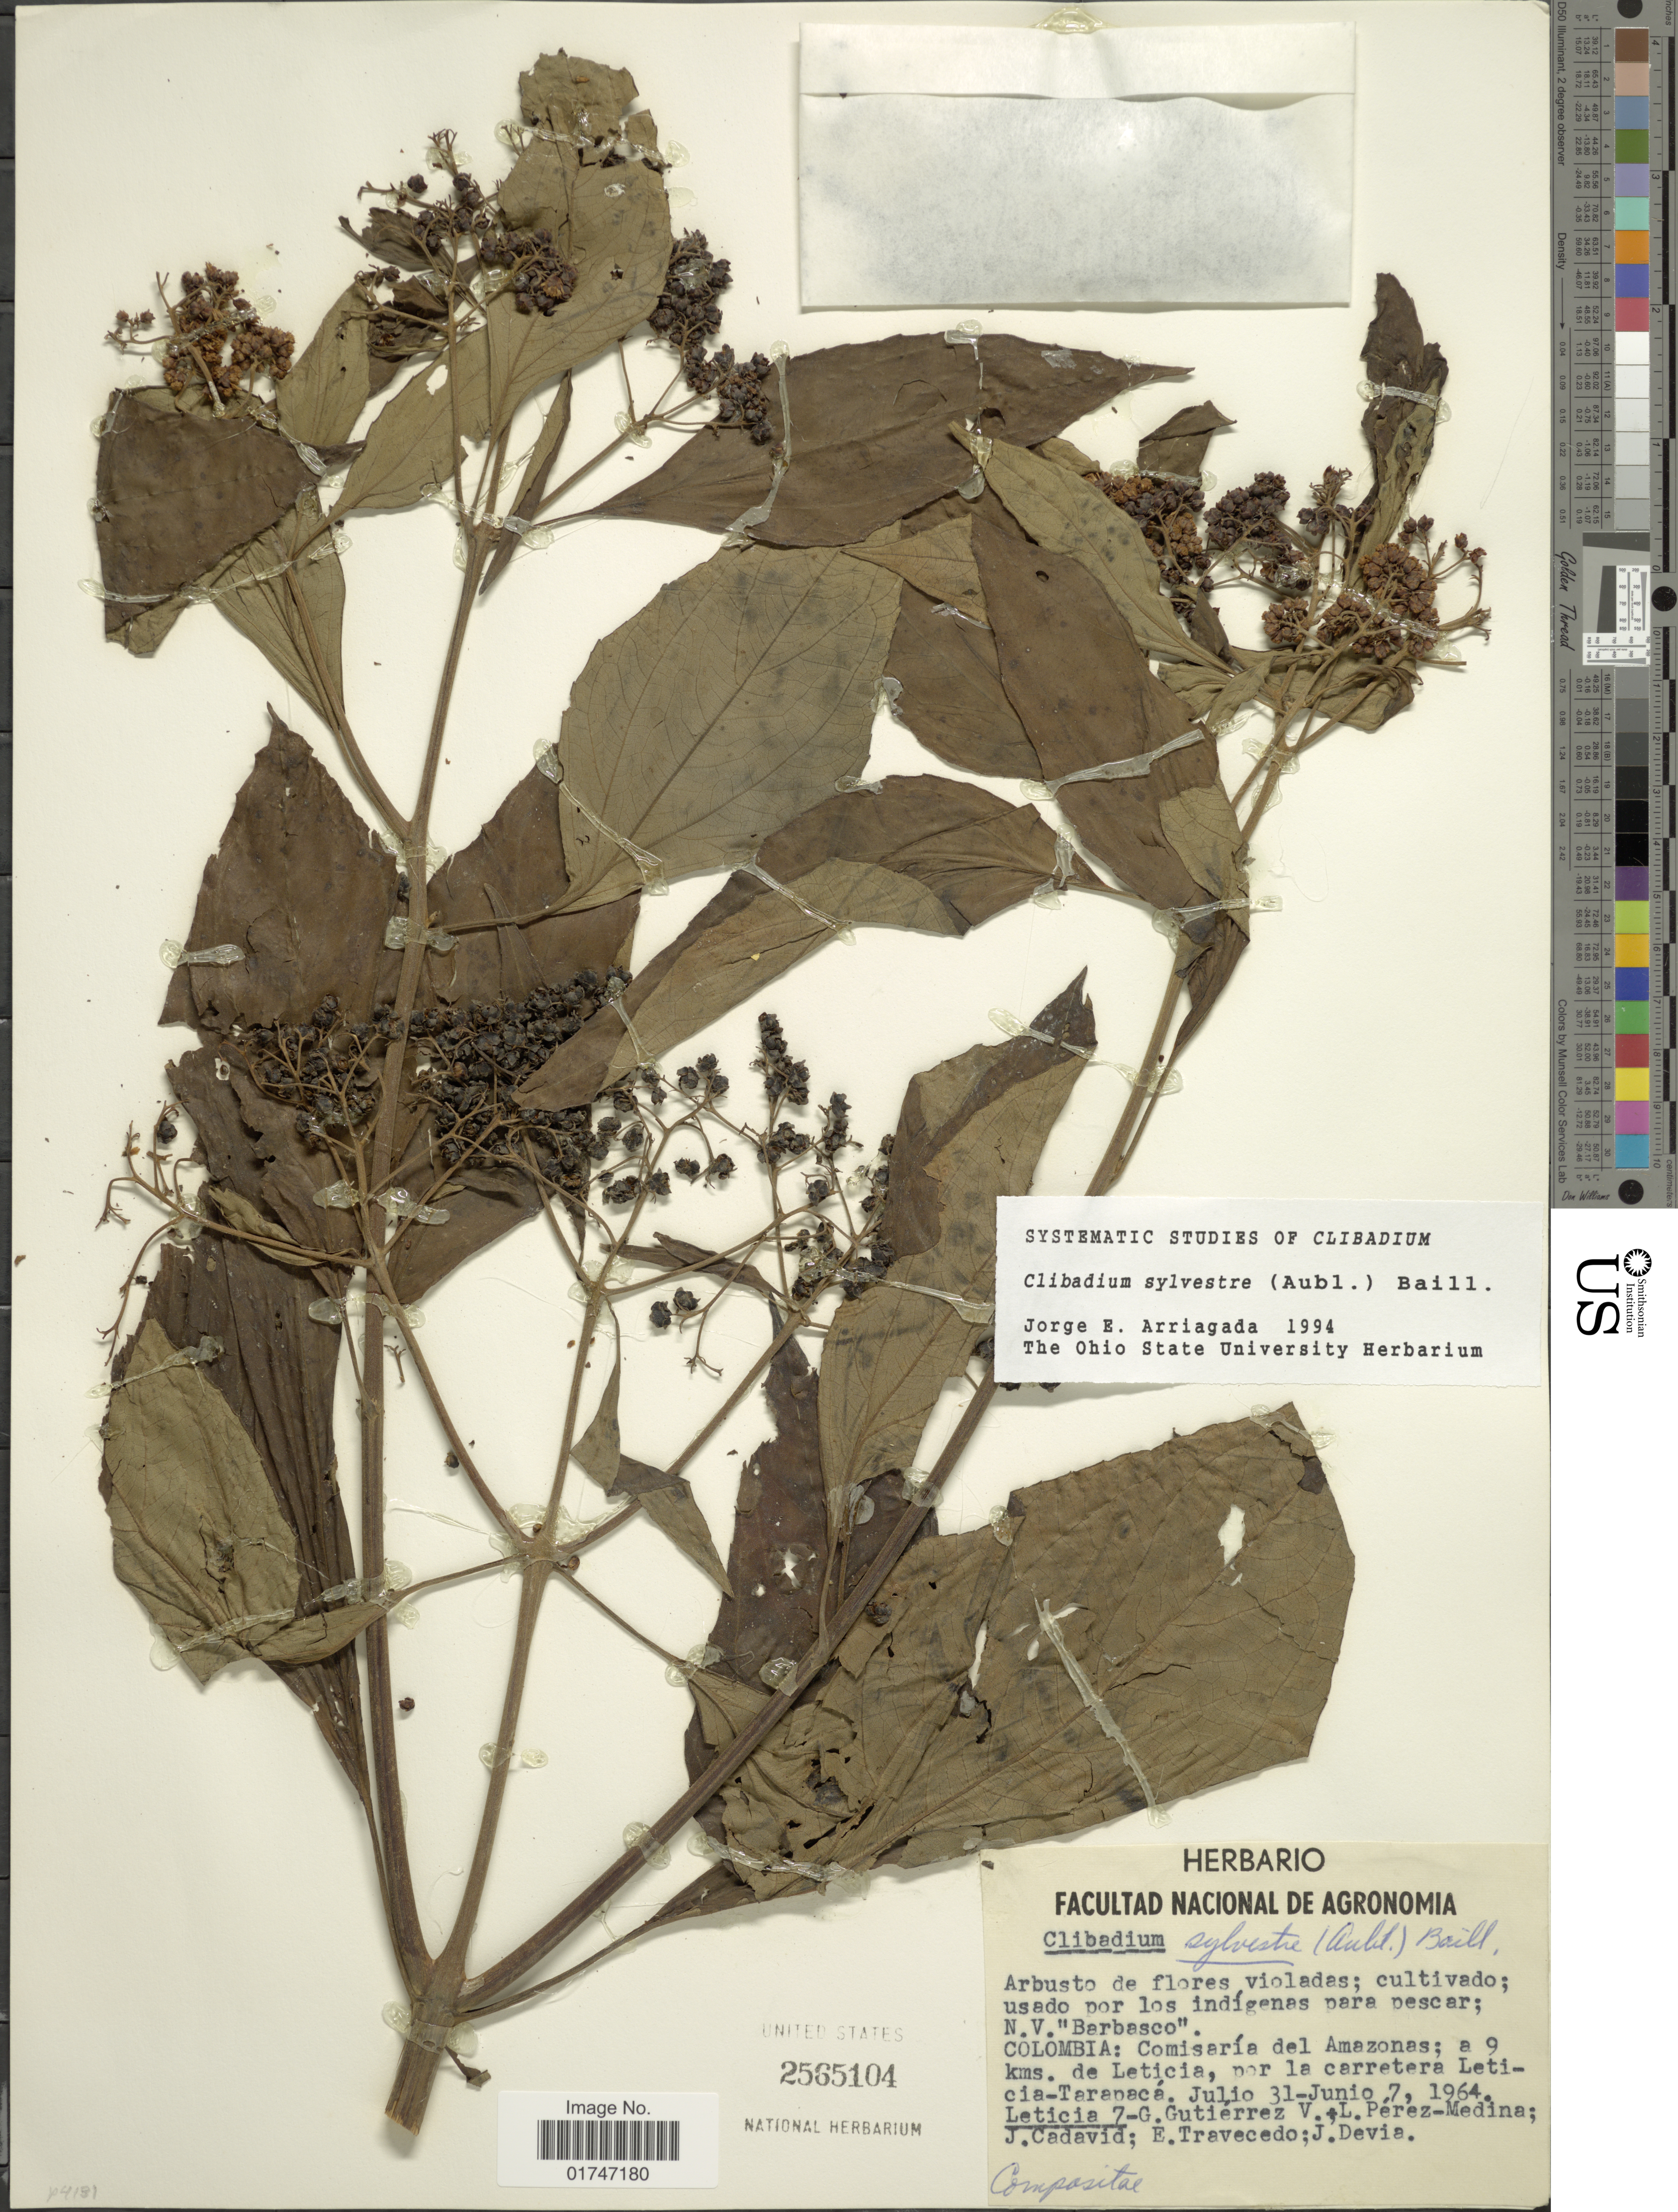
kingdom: Plantae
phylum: Tracheophyta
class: Magnoliopsida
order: Asterales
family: Asteraceae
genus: Clibadium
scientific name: Clibadium sylvestre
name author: (Aubl.) Baill.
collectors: Leticia, G. Gutiérrez V., L. Pérez-Medina, J. Cadavid & et al.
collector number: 7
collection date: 1964-06-07/1964-07-31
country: Colombia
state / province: Amazônas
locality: Colombia: Comisaría del Amazonas; a 9 kms. de Leticia, por la carretera Leticia-Tarapacá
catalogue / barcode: US 2565104